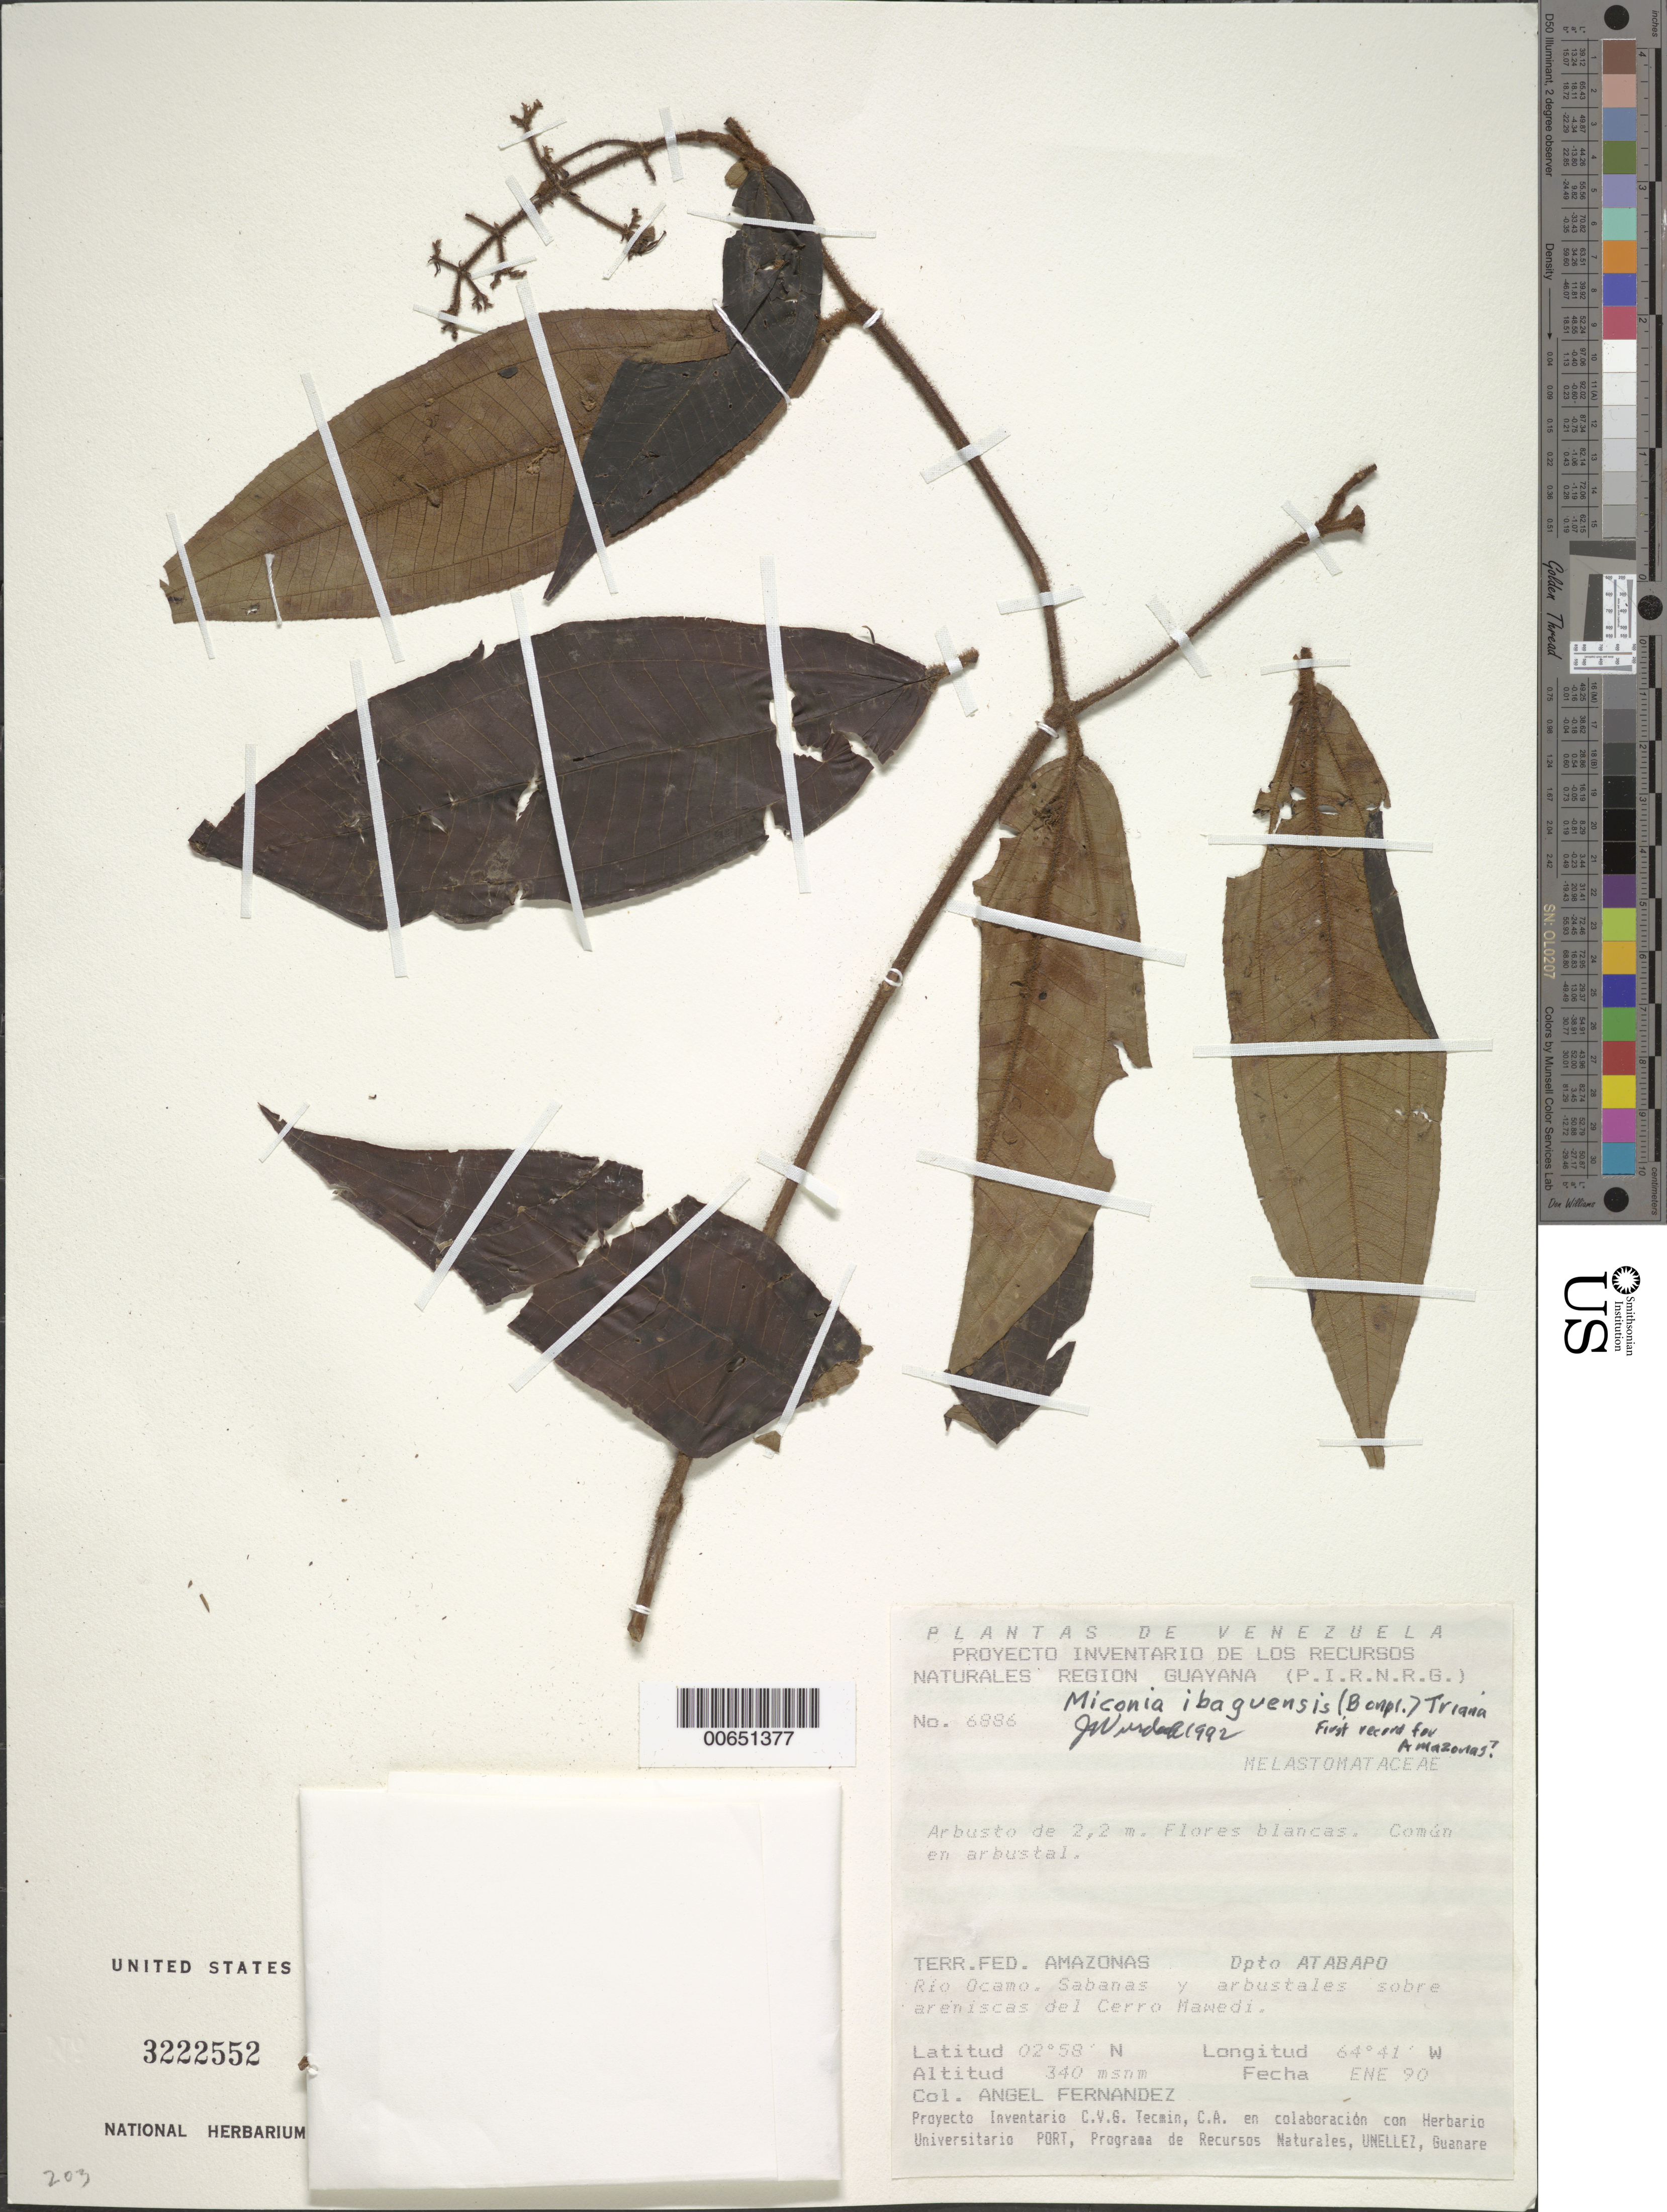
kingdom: Plantae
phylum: Tracheophyta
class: Magnoliopsida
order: Myrtales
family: Melastomataceae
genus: Miconia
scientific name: Miconia ibaguensis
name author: (Bonpl.) Triana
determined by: Wurdack, John J., (US), US (UNITED STATES)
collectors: A. Fernández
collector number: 6886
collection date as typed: Jan-90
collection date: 1990-01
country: Venezuela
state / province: Amazonas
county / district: Atabapo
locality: Río Ocamo, Cerro Mawedi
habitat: Arbustal; sabanas y arbustales sobre areniscas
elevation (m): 340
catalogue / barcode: US 3222552